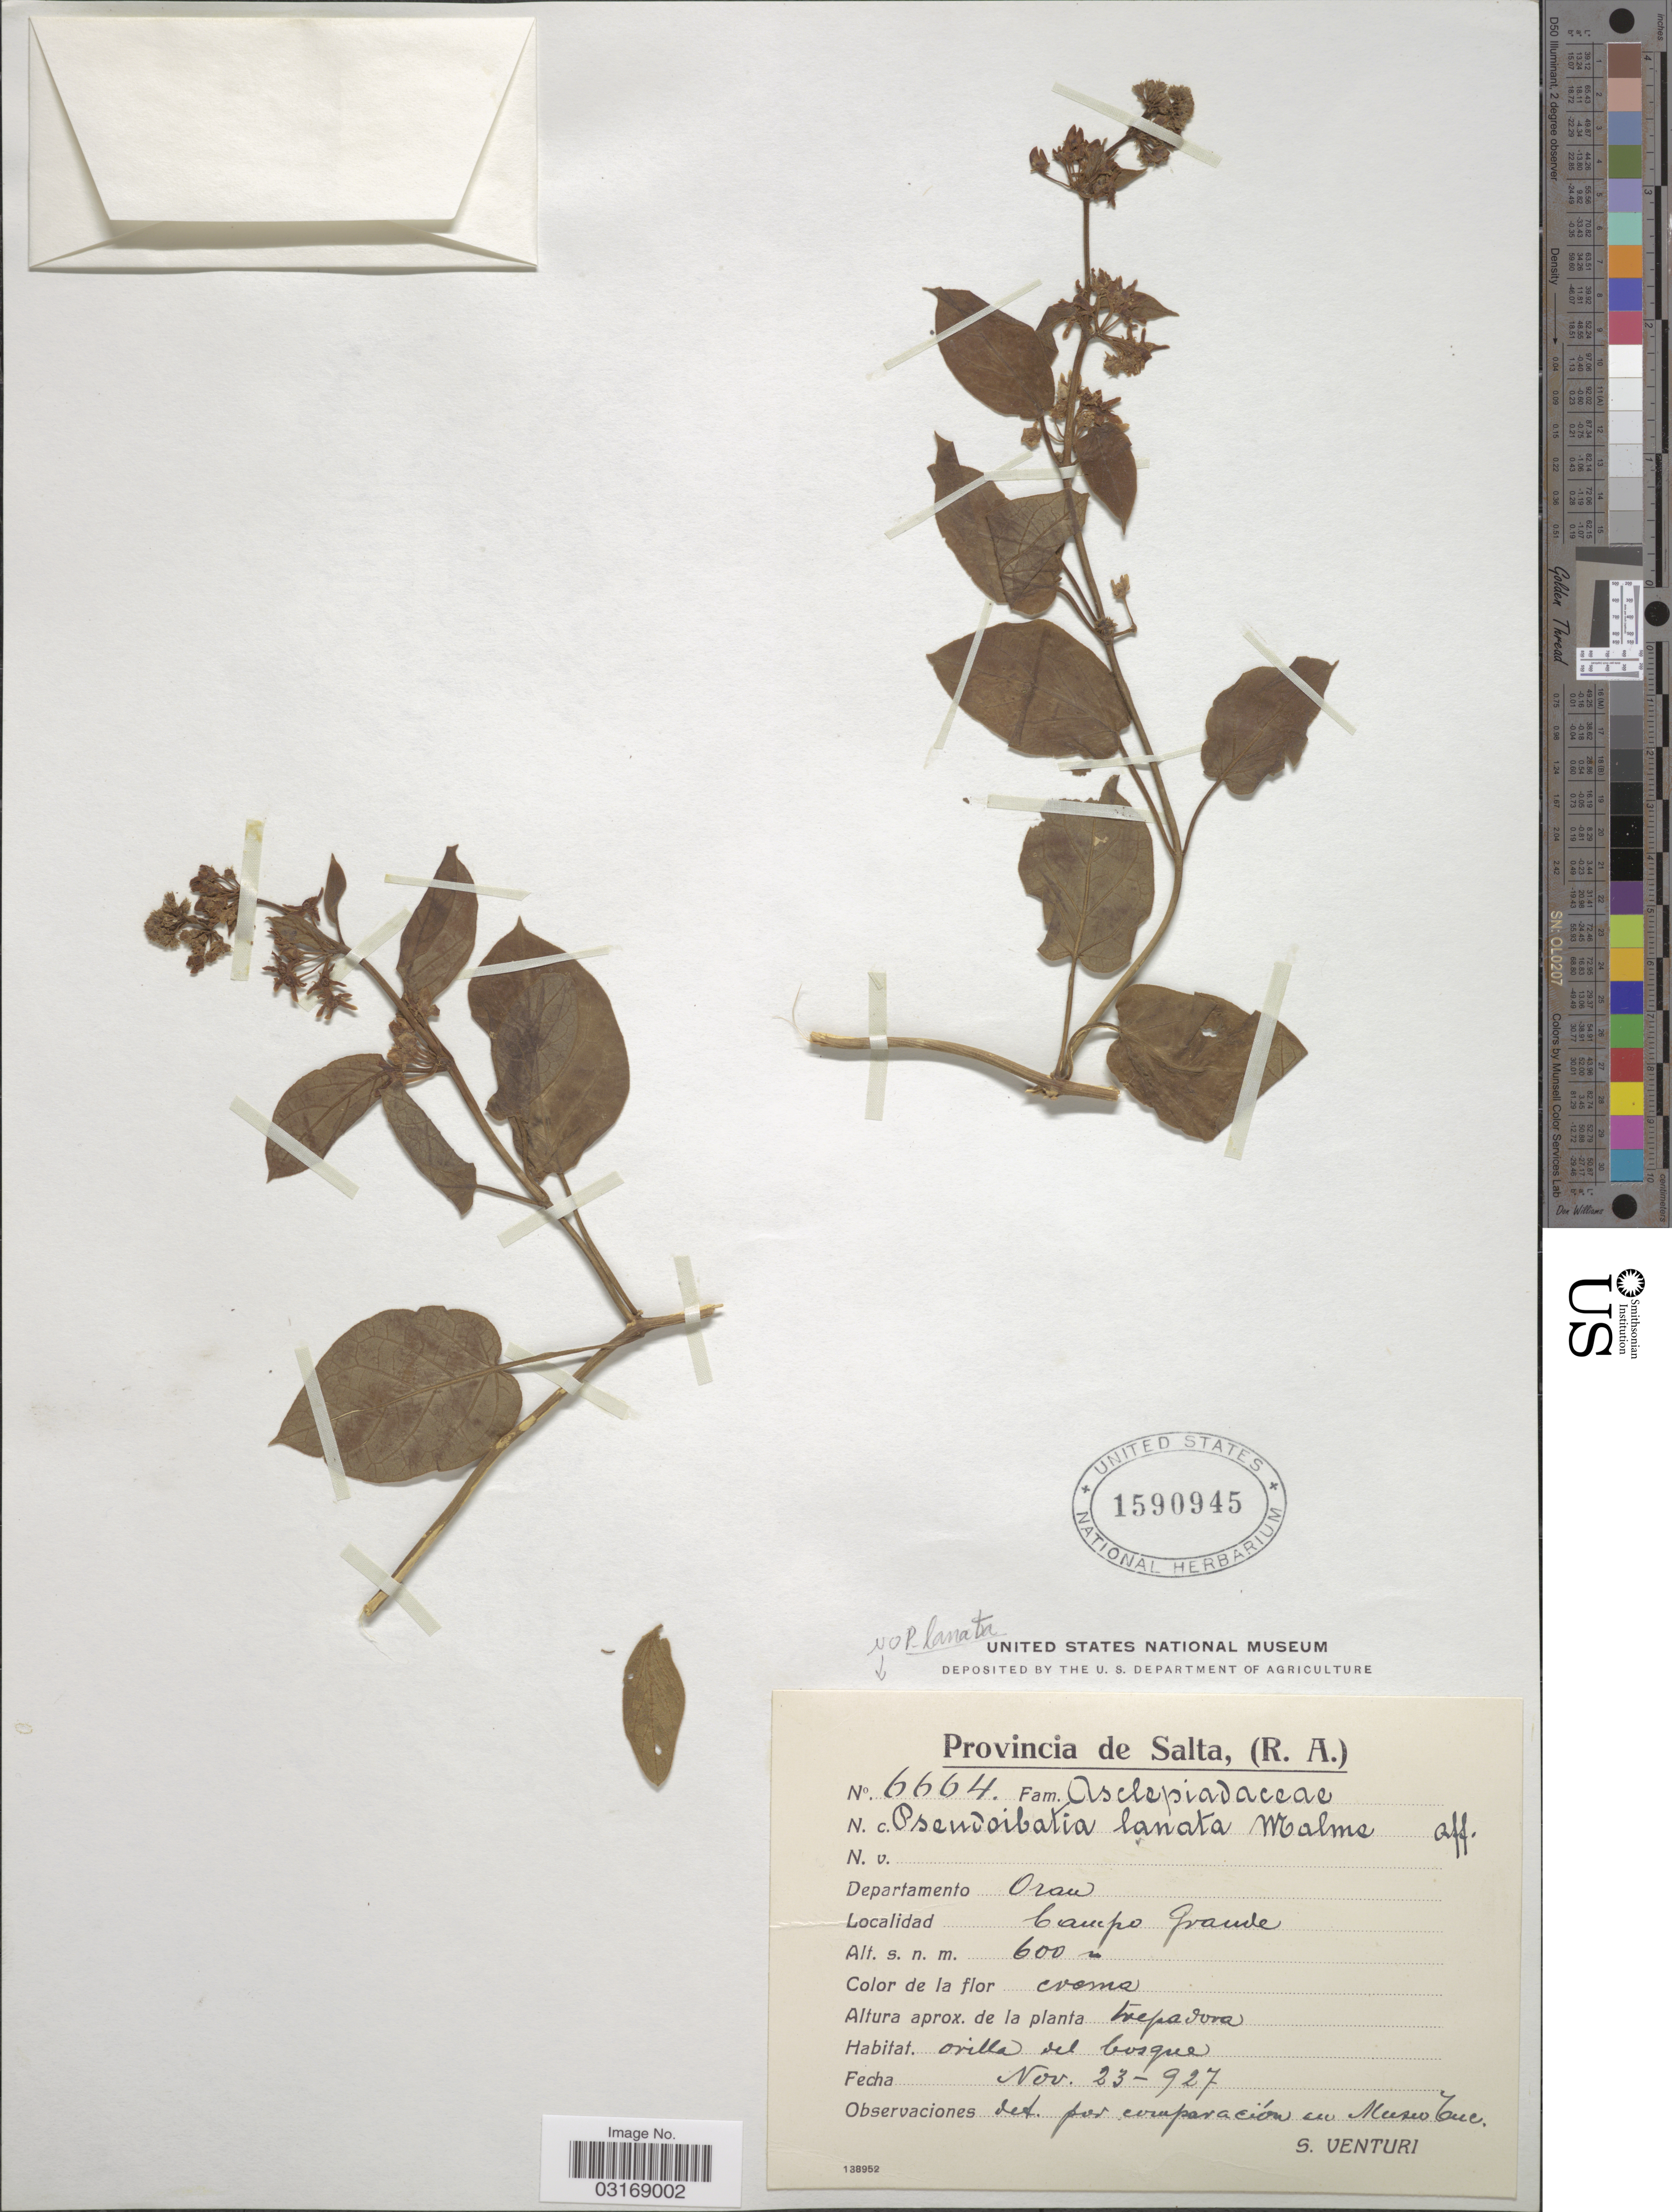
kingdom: Plantae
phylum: Tracheophyta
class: Magnoliopsida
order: Gentianales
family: Apocynaceae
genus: Pseudibatia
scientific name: Pseudibatia hirta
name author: Malme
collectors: S. Venturi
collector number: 6664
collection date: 1927-11-23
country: Argentina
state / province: Salta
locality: Departamento Oran. Campo Grande.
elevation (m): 600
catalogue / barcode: US 1590945